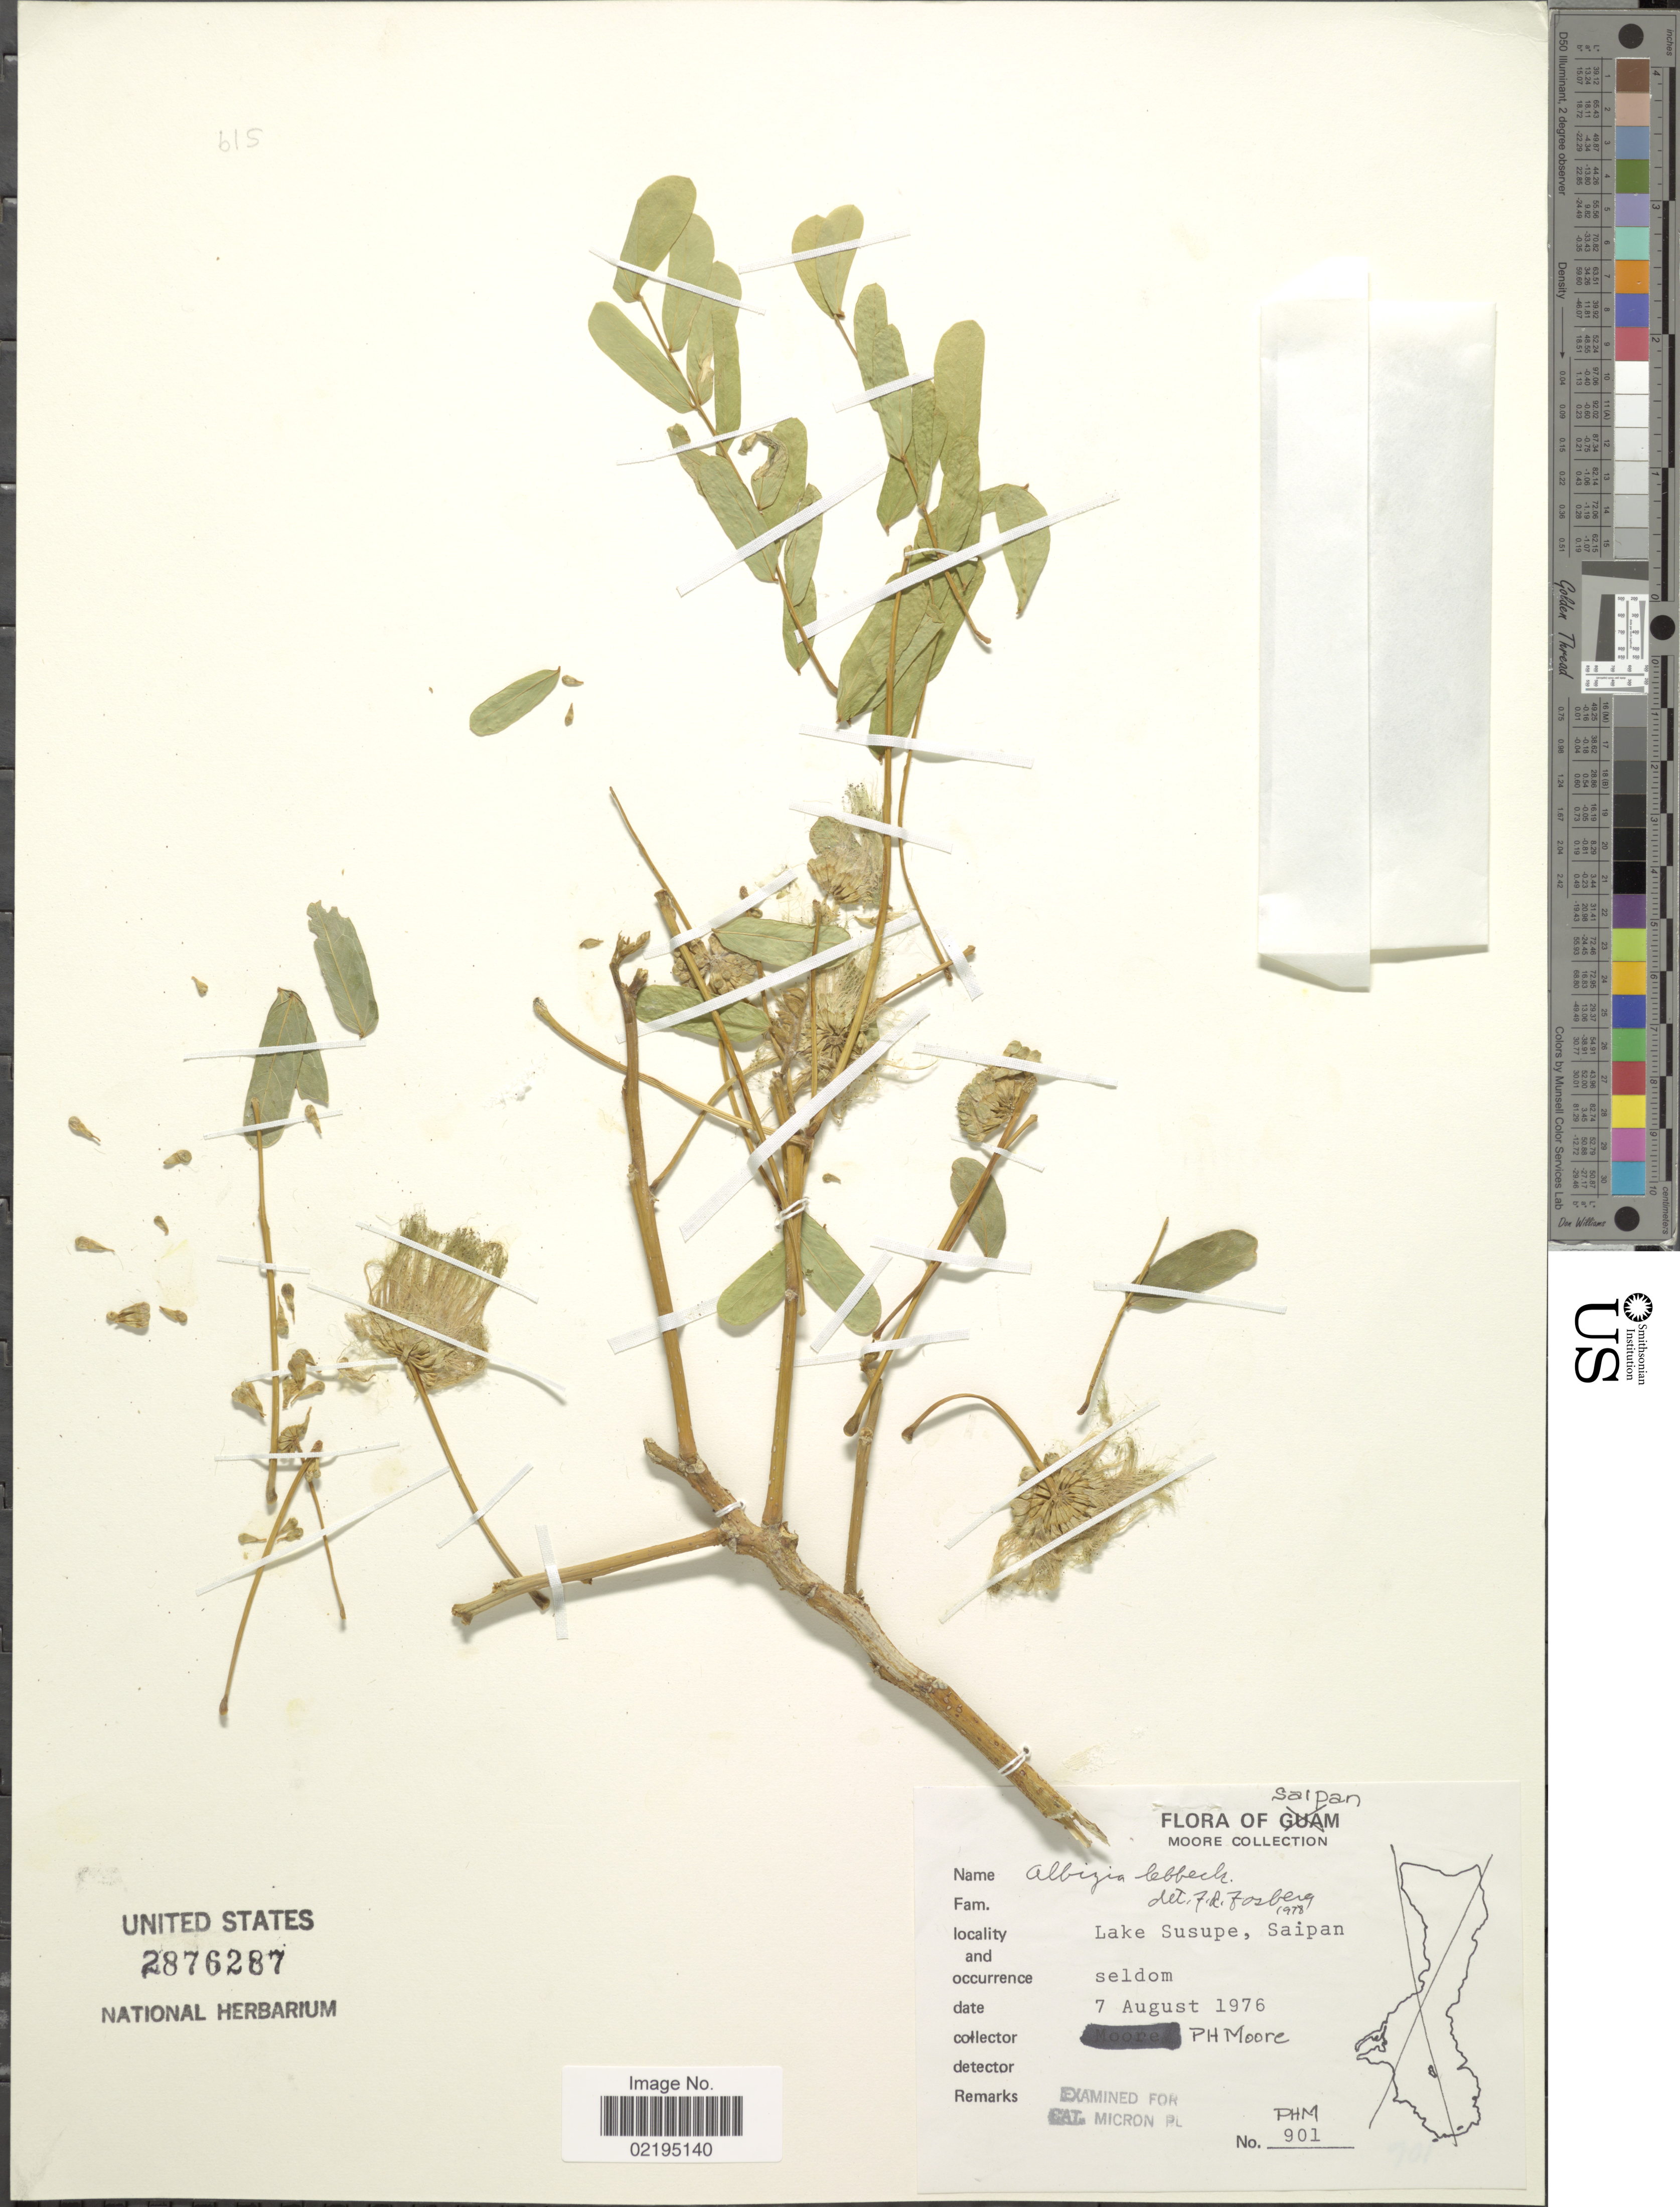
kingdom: Plantae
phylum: Tracheophyta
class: Magnoliopsida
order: Fabales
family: Fabaceae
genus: Albizia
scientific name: Albizia lebbeck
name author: (L.) Benth.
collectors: P. H. Moore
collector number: PHM 901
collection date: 1976-08-07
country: Northern Mariana Islands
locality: Saipan, Lake Susupe.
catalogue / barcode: US 2876287